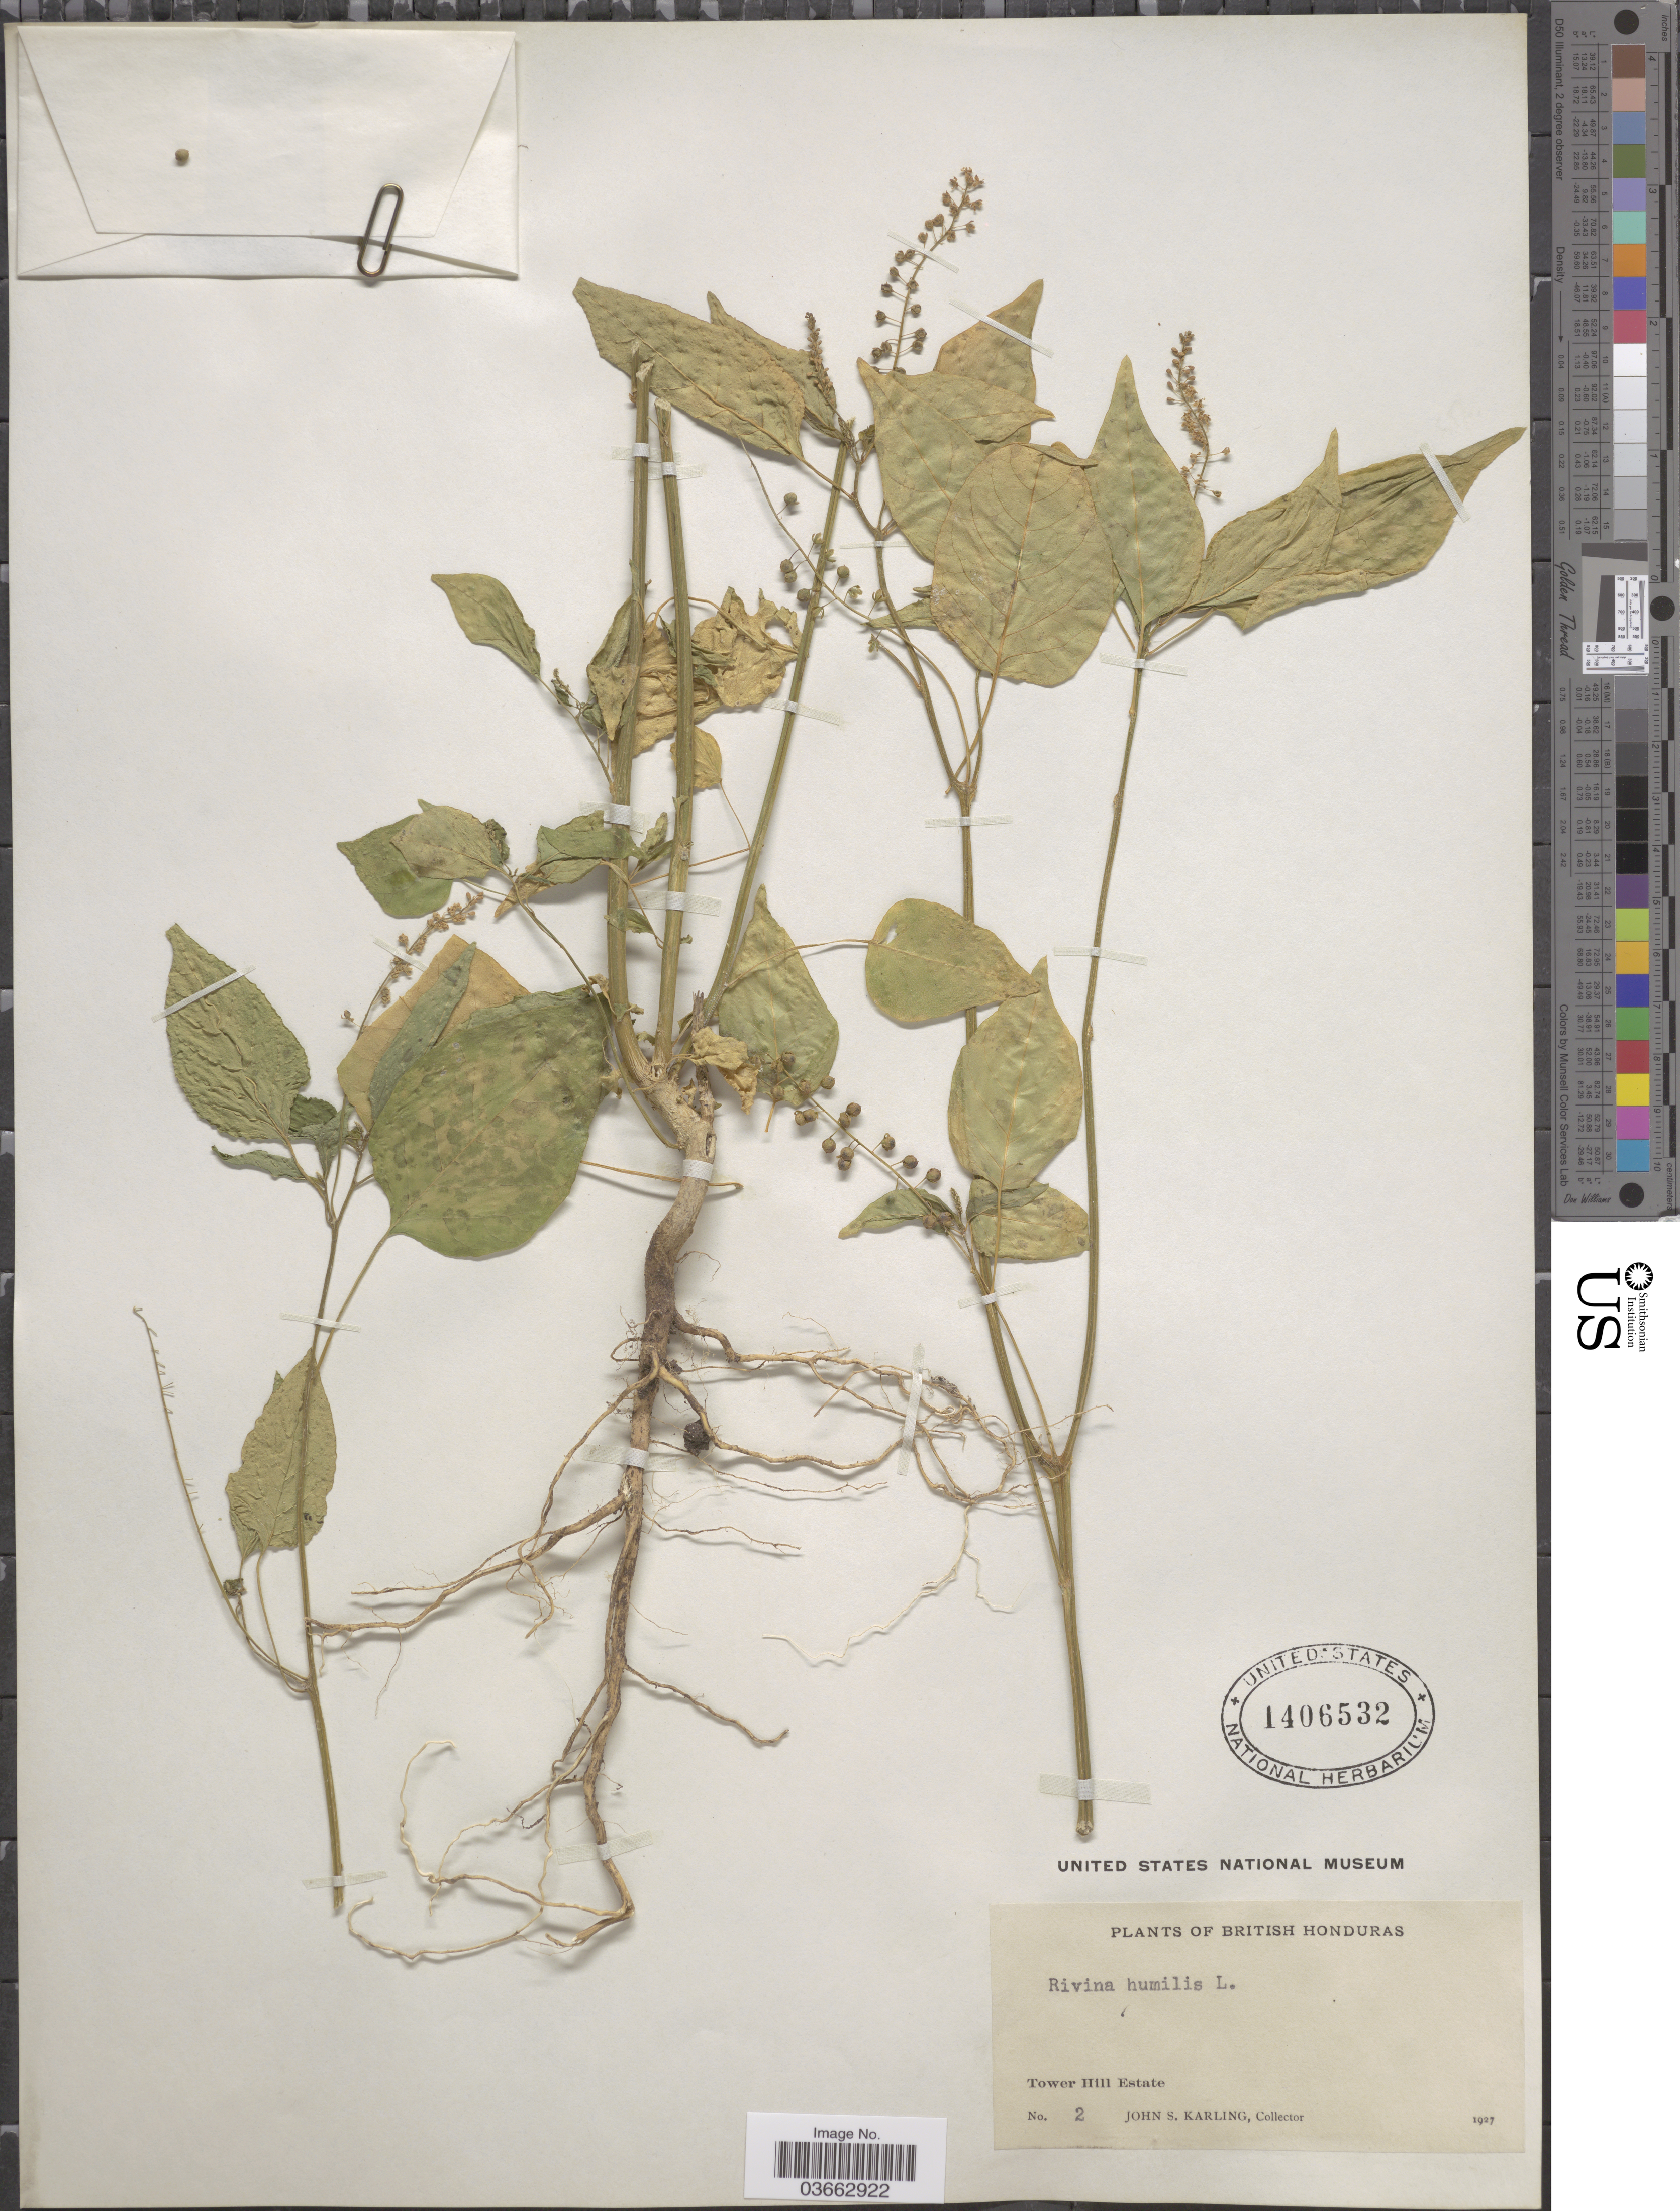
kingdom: Plantae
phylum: Tracheophyta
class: Magnoliopsida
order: Caryophyllales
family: Phytolaccaceae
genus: Rivina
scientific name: Rivina humilis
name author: L.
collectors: J. Karling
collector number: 2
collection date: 1927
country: Belize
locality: British Honduras. Tower Hill Estate.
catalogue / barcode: US 1406532